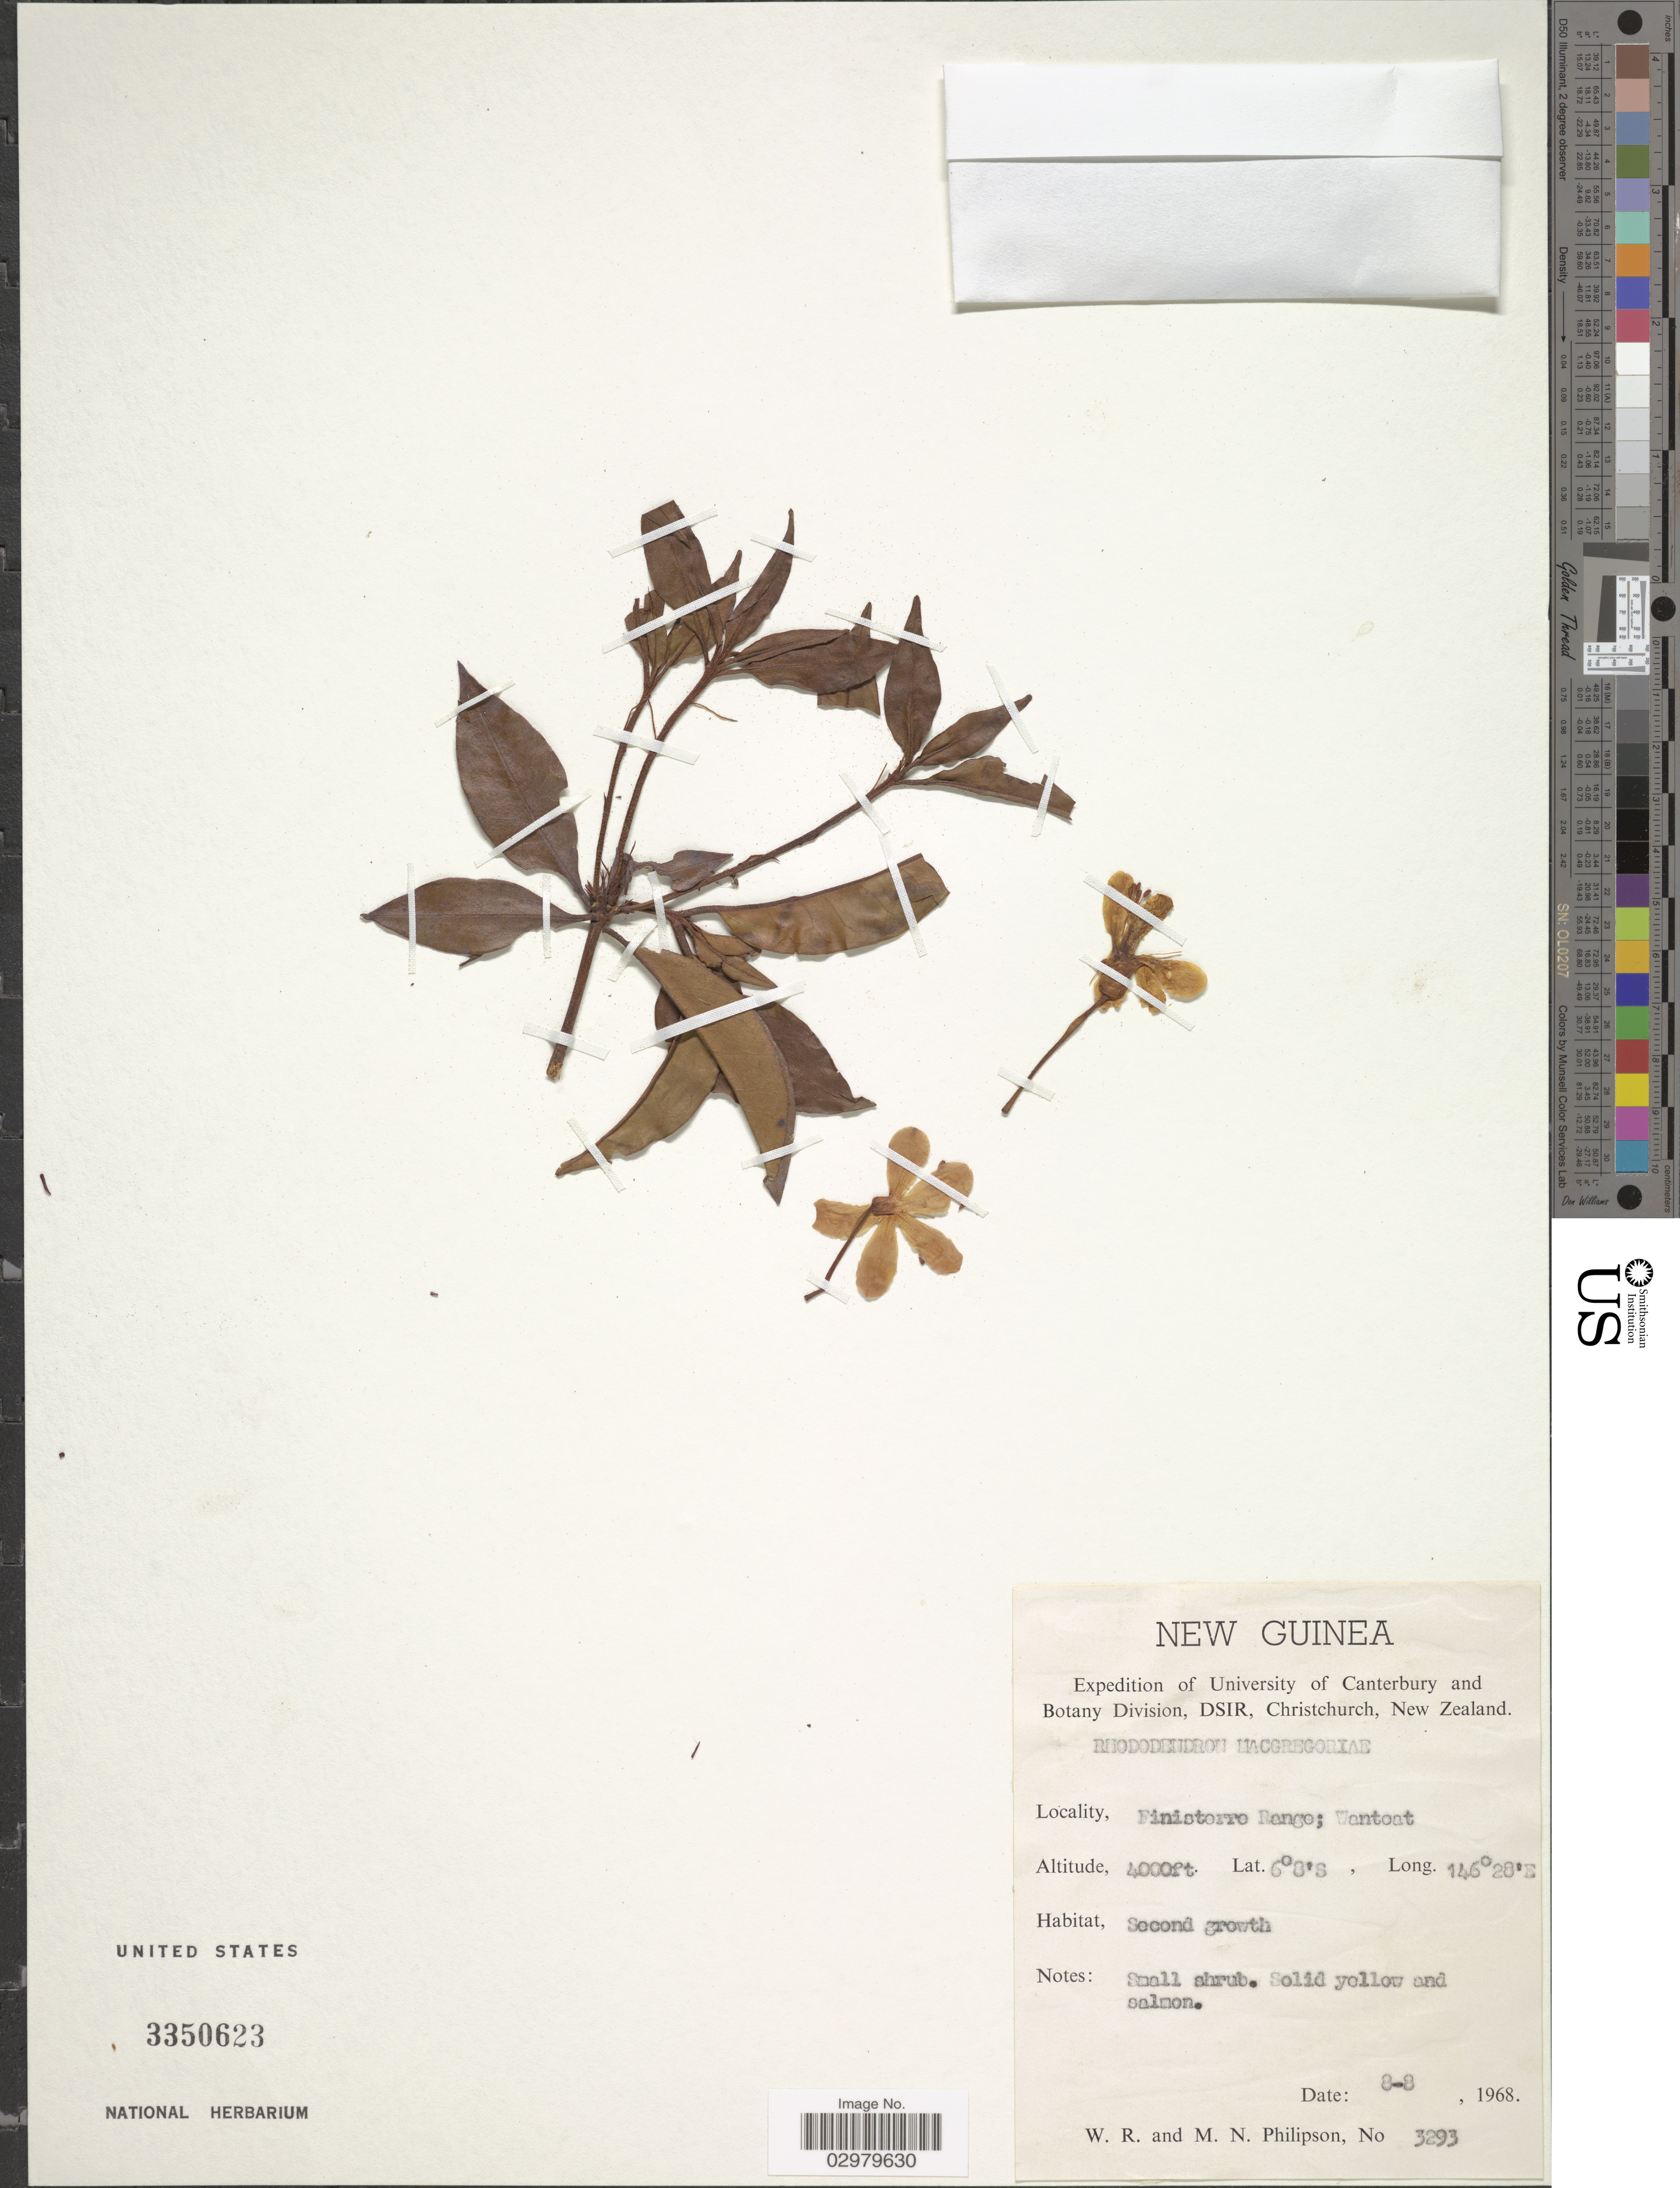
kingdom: Plantae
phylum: Tracheophyta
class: Magnoliopsida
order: Ericales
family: Ericaceae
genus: Rhododendron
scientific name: Rhododendron macgregoriae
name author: F. Muell.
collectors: W. R. Philipson & M. Philipson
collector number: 3293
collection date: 1968-08-08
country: Papua New Guinea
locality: New Guinea. Finisterre Range; Wantoat.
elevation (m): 1219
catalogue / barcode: US 3350623